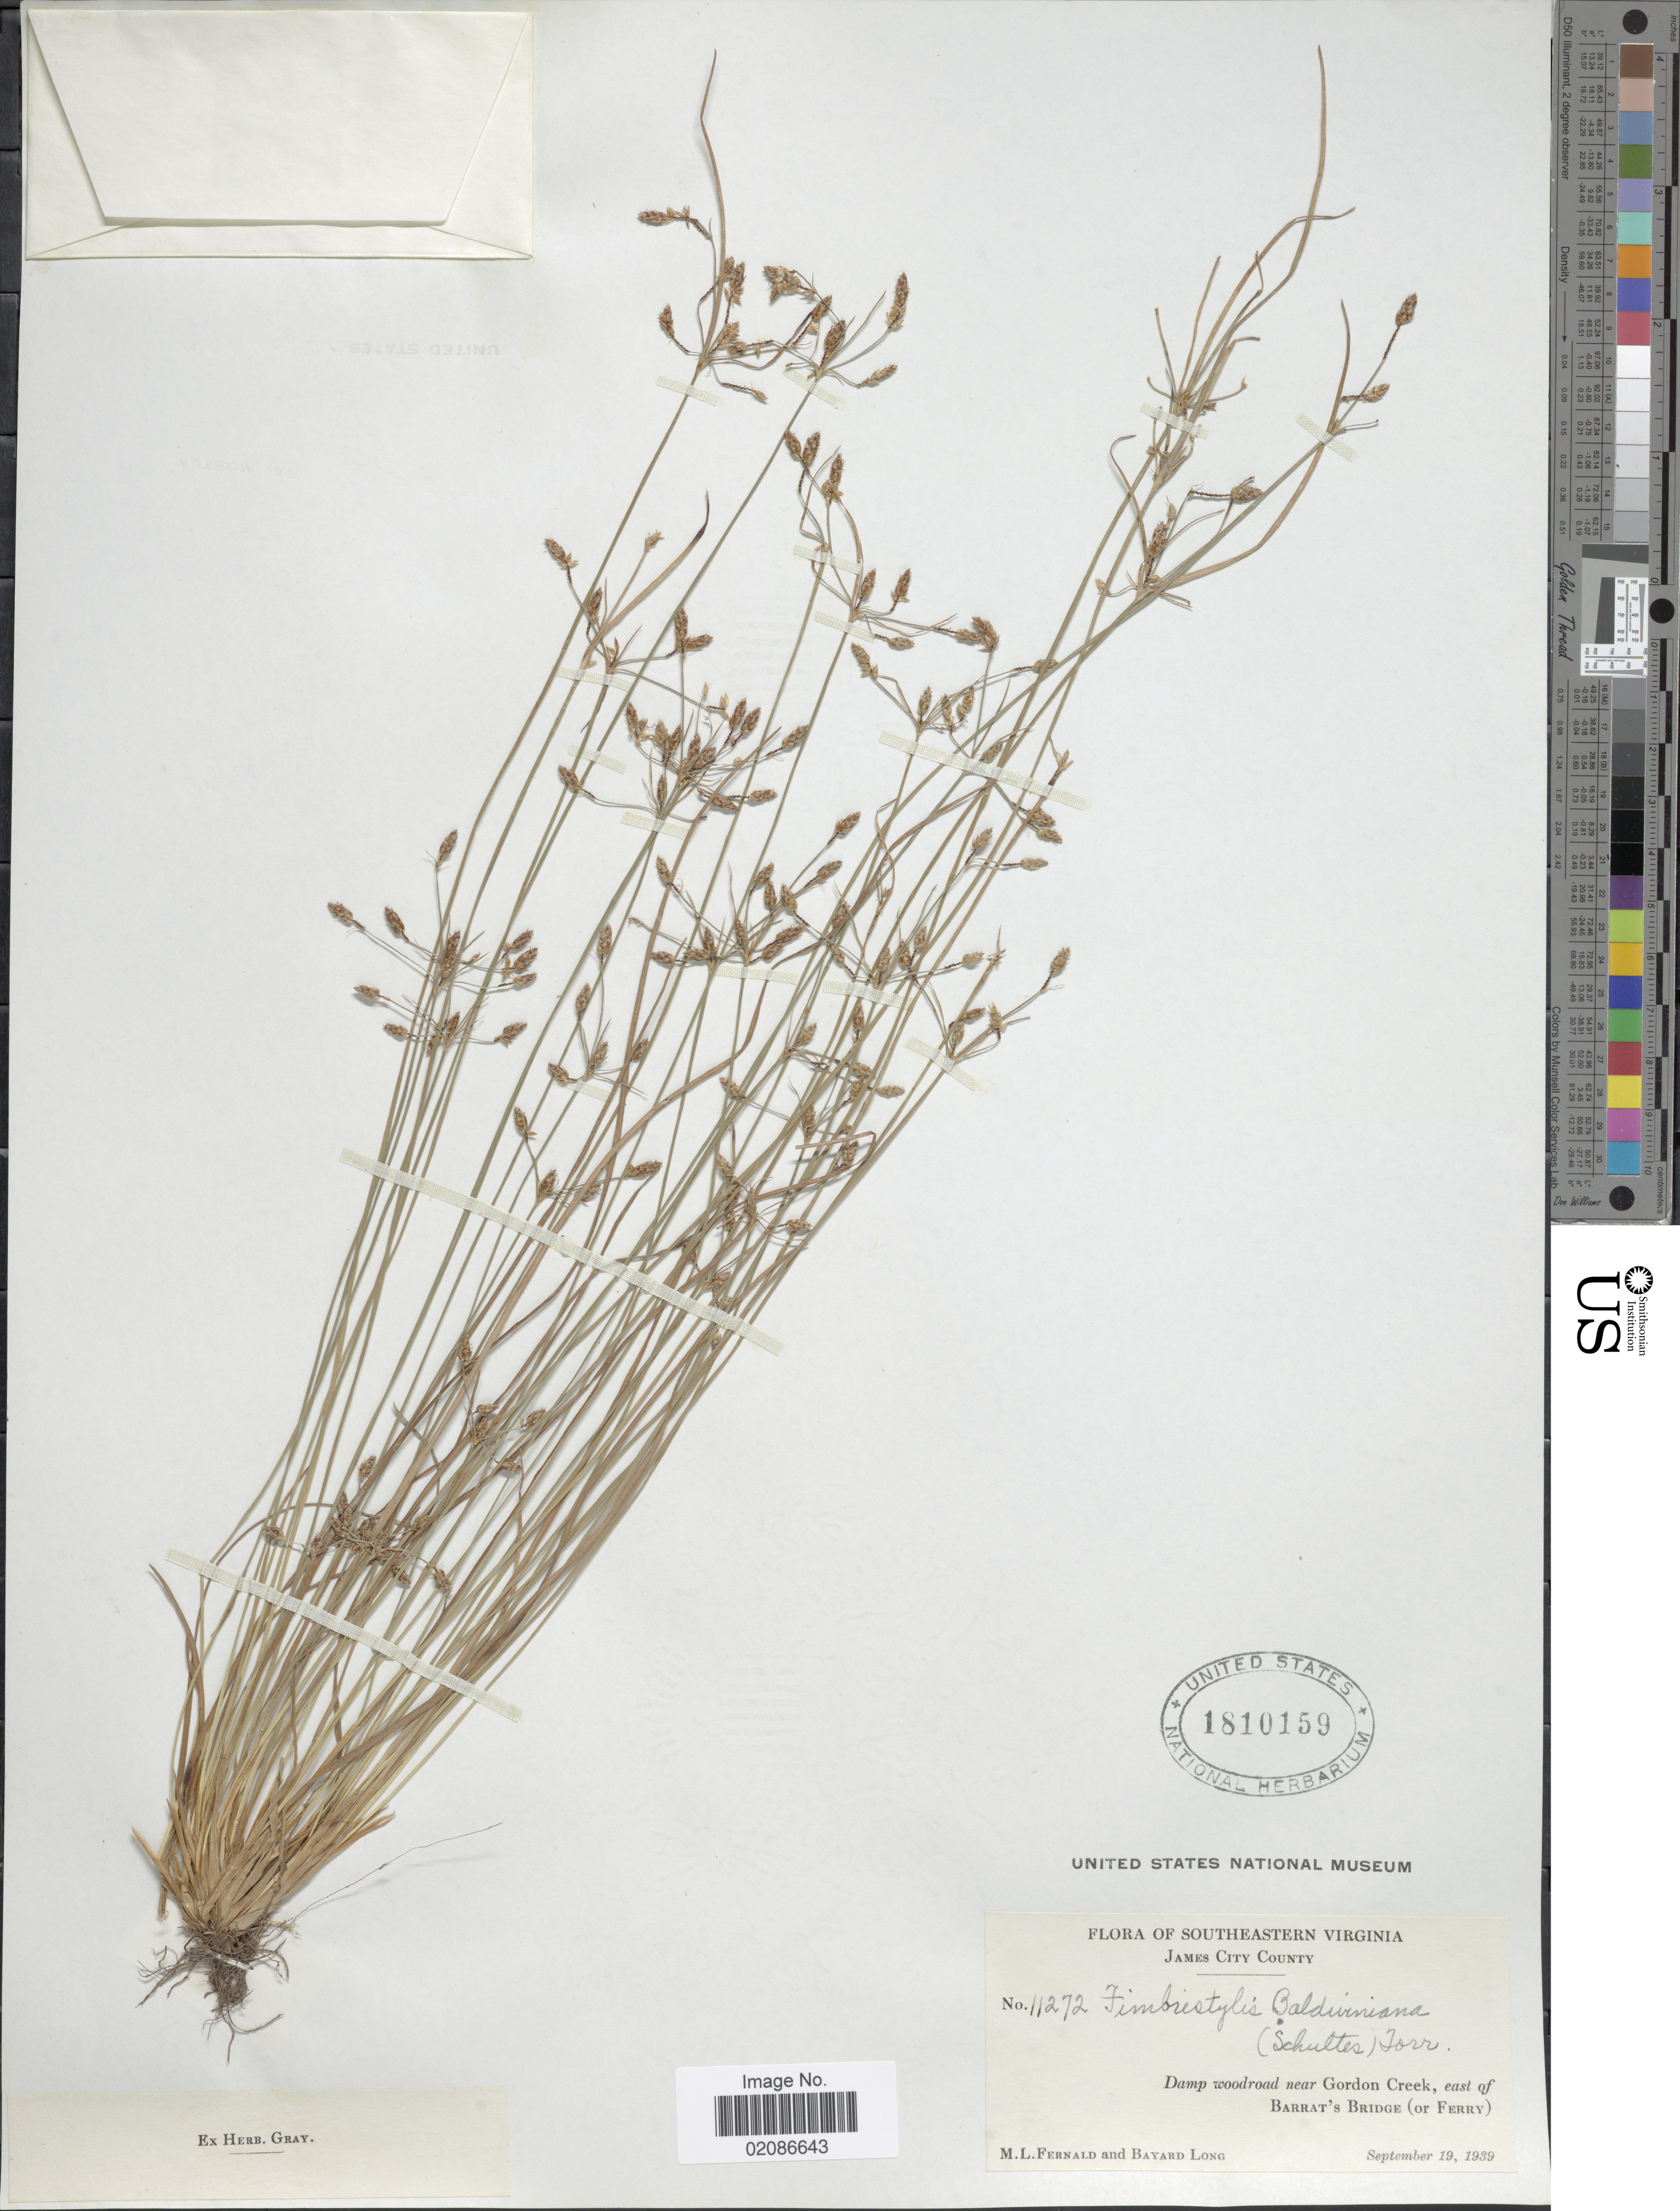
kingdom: Plantae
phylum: Tracheophyta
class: Liliopsida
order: Poales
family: Cyperaceae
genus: Fimbristylis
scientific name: Fimbristylis dichotoma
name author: (L.) Vahl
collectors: M. L. Fernald & B. Long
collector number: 11272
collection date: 1939-09-19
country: United States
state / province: Virginia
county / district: James City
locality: Southeastern Virginia. James City County. Damp woodroad near Gordon Creek, east of Barrat's Bridge ( or Ferry)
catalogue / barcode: US 1810159